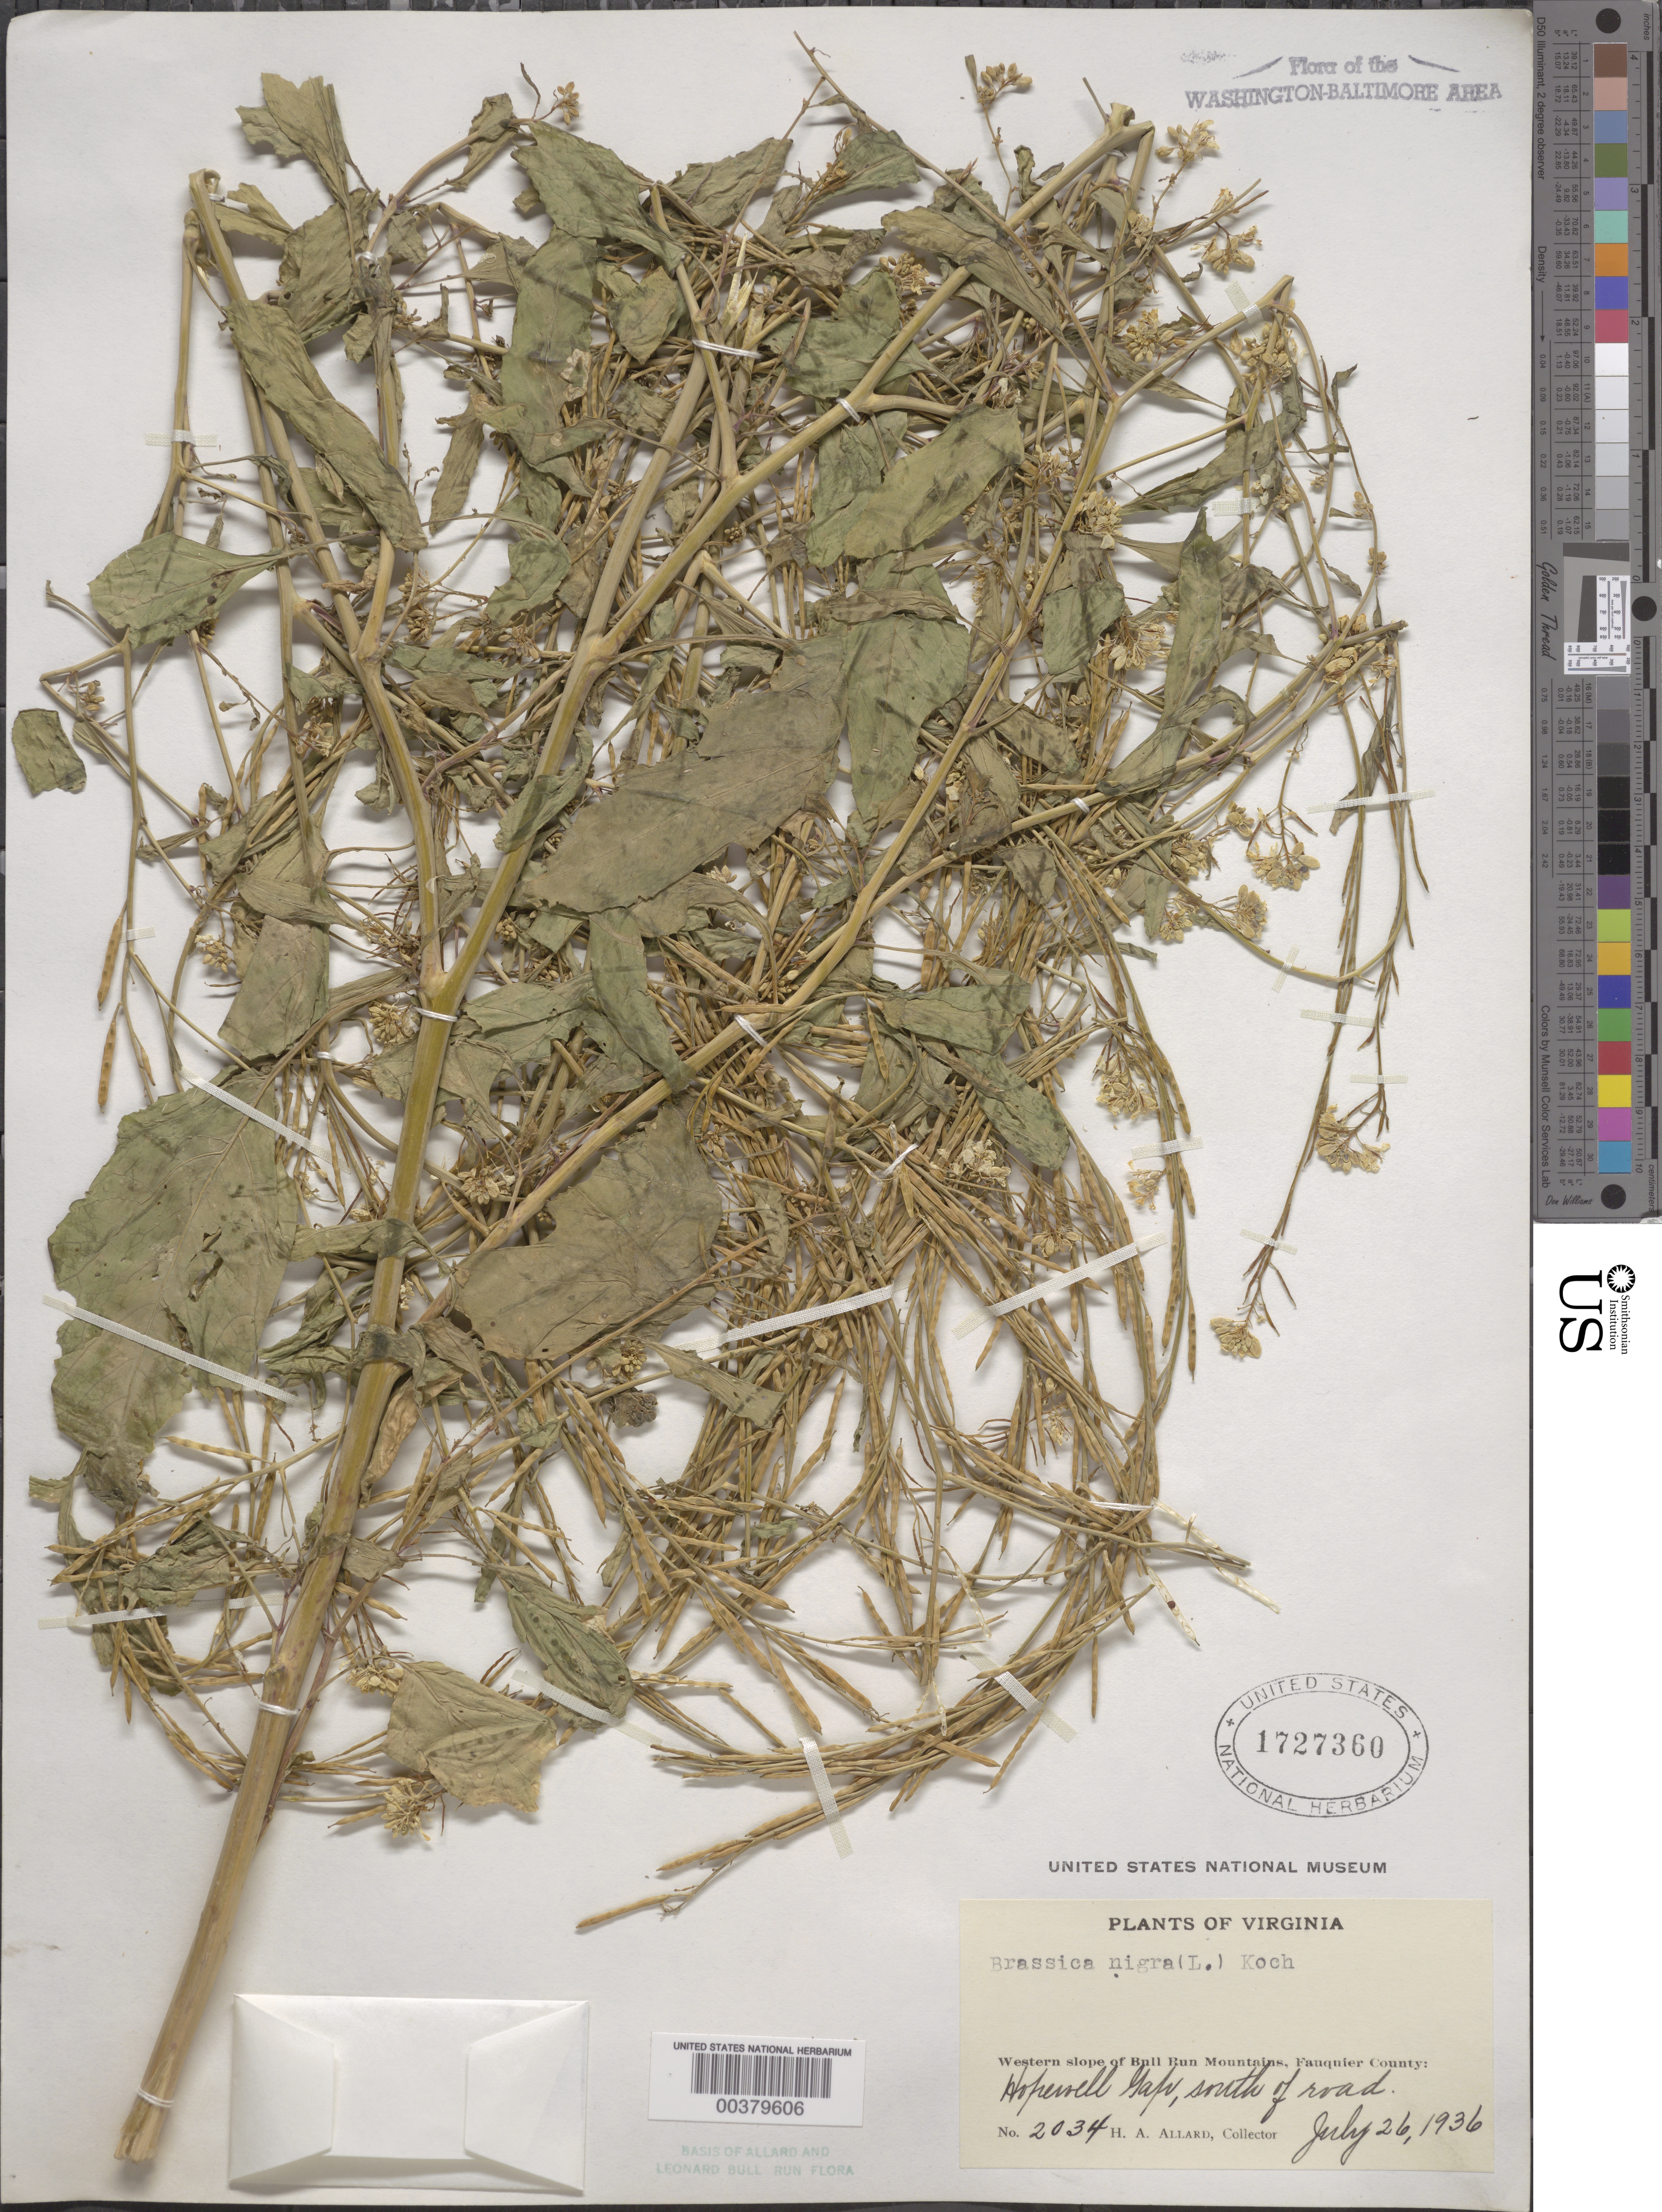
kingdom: Plantae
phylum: Tracheophyta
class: Magnoliopsida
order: Brassicales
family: Brassicaceae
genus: Brassica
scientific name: Brassica nigra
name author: (L.) W.D.J. Koch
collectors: H. A. Allard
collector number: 2034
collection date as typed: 26 Jul 1936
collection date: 1936-07-26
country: United States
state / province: Virginia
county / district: Fauquier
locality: Hopewell Gap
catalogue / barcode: US 1727360